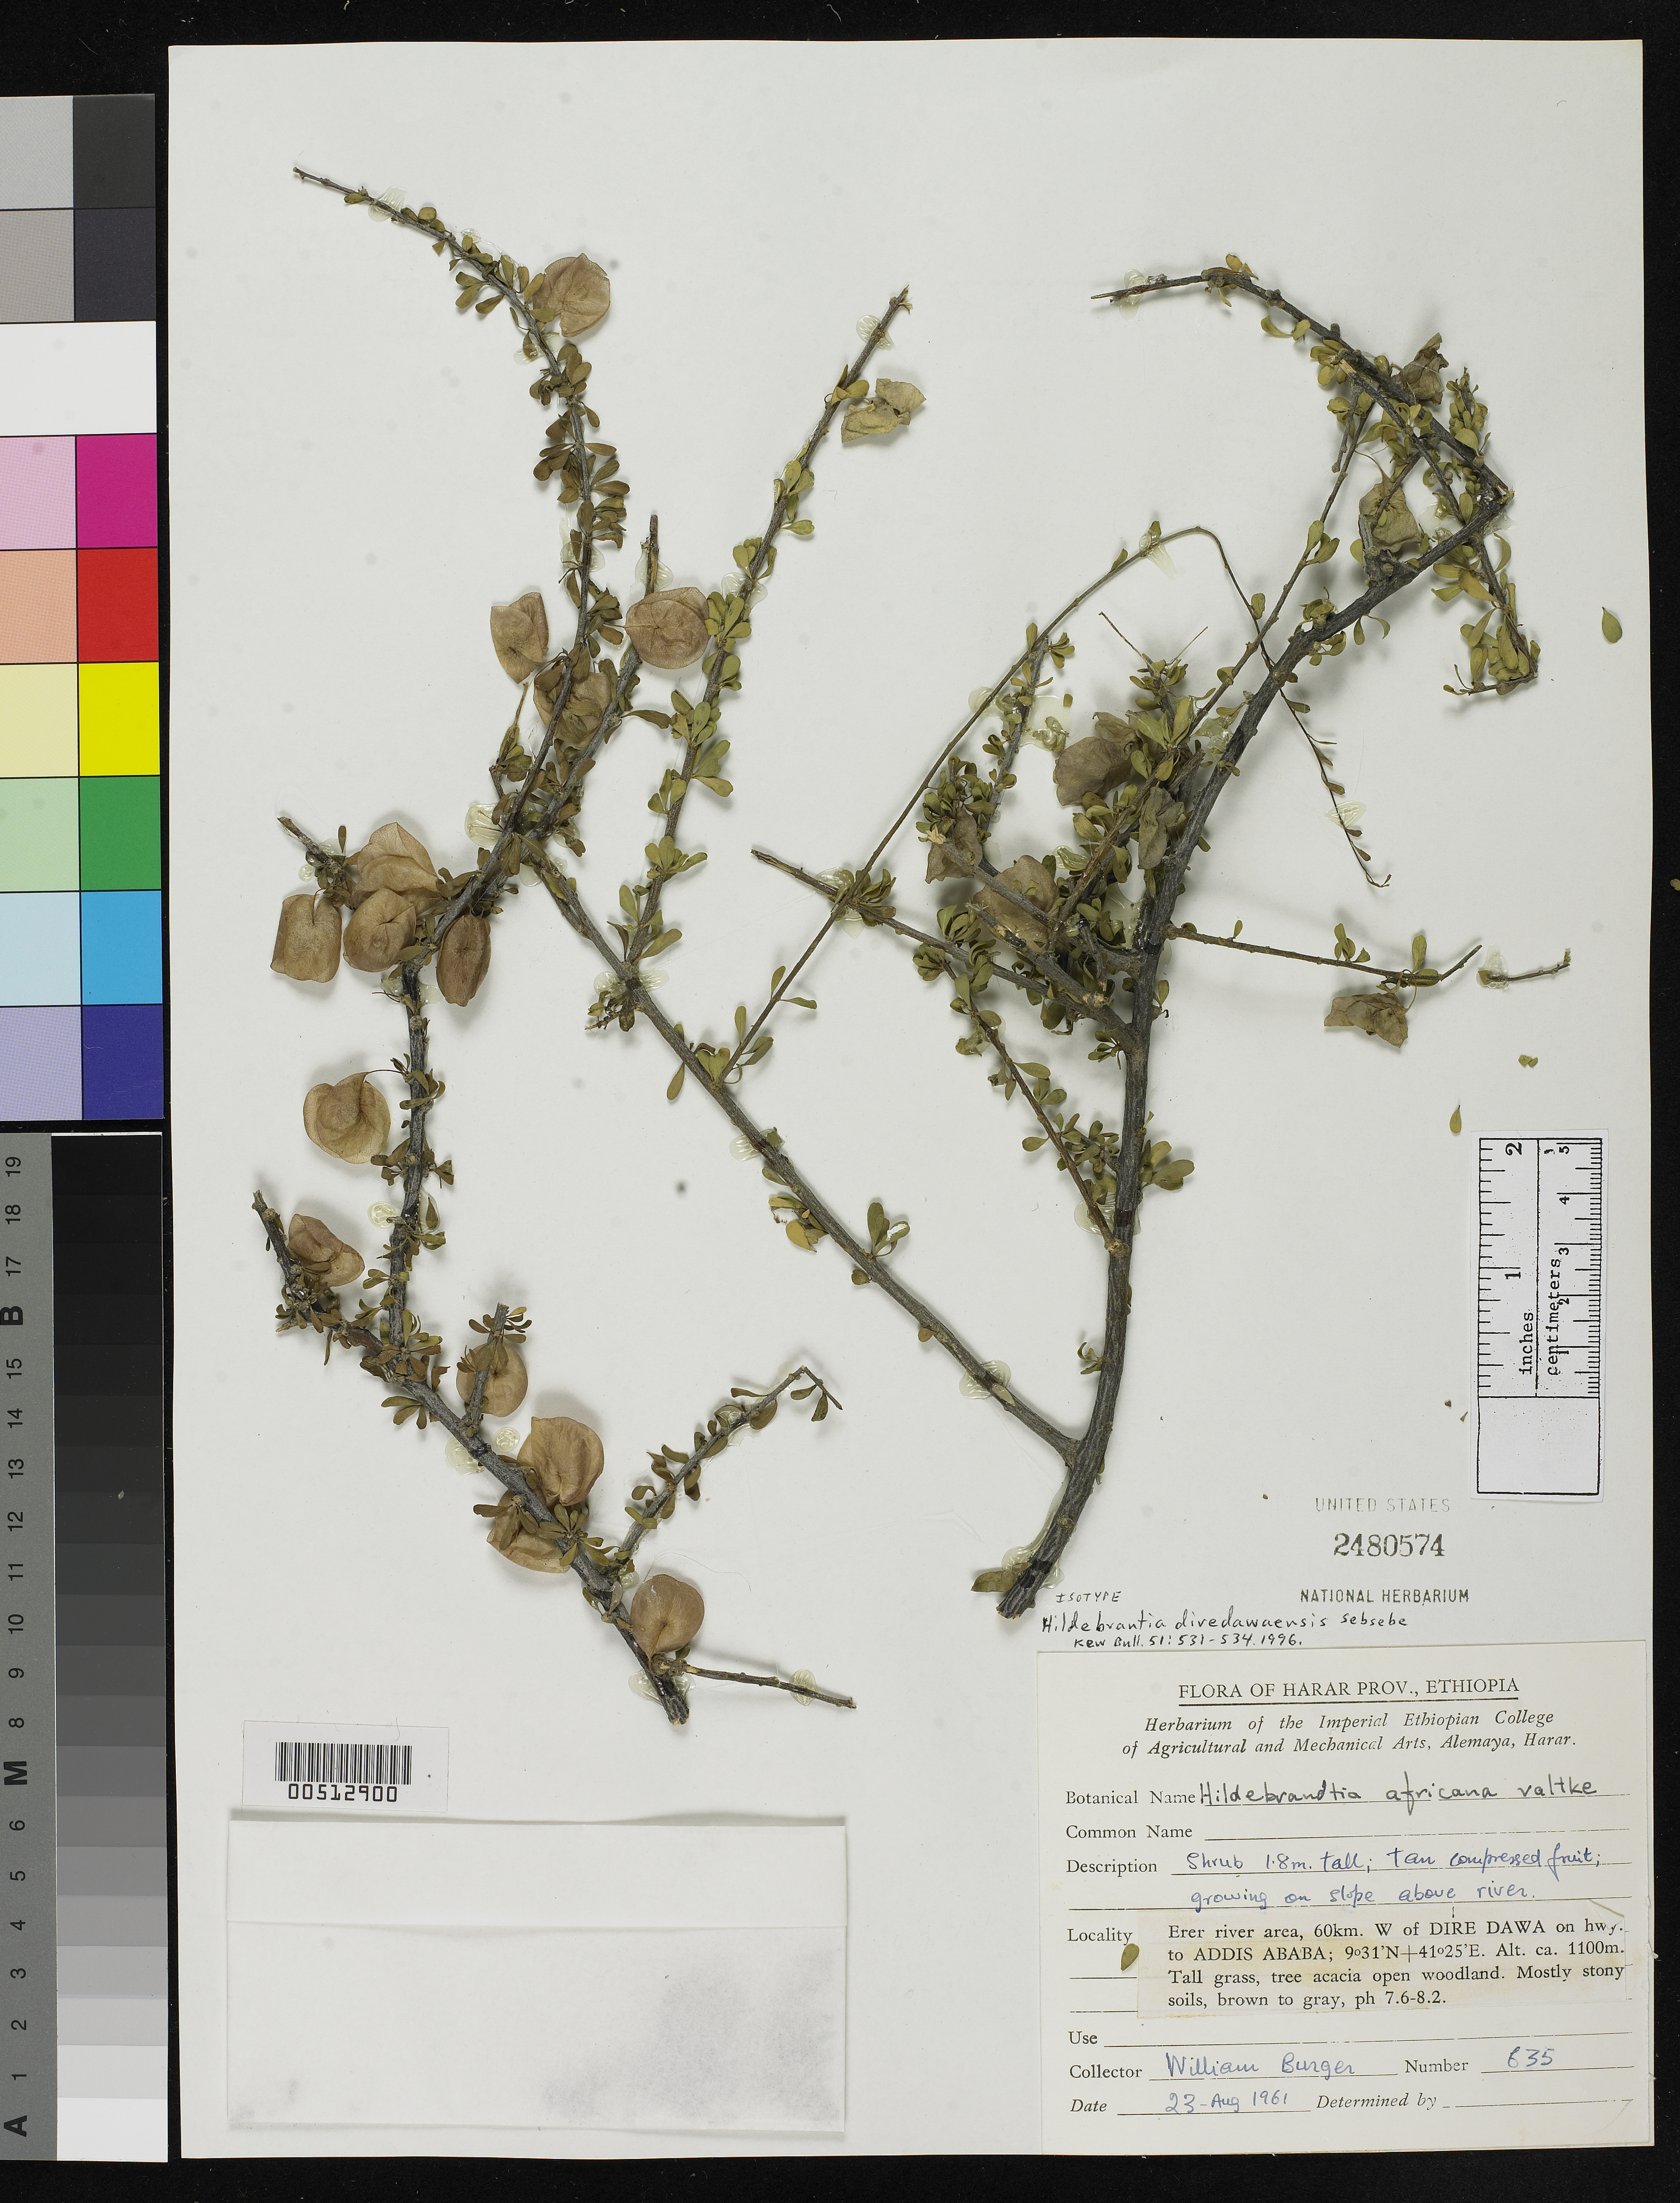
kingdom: Plantae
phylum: Tracheophyta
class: Magnoliopsida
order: Solanales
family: Convolvulaceae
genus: Hildebrandtia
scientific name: Hildebrandtia diredawaensis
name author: Sebsebe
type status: Isotype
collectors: W. Burger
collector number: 635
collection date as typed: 23 Aug 1961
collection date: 1961-08-23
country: Ethiopia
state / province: Dire Dawa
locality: Erer River area, 60 km W of Dire Dawa on hwy to Addis Ababa.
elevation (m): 1100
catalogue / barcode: US 2480574